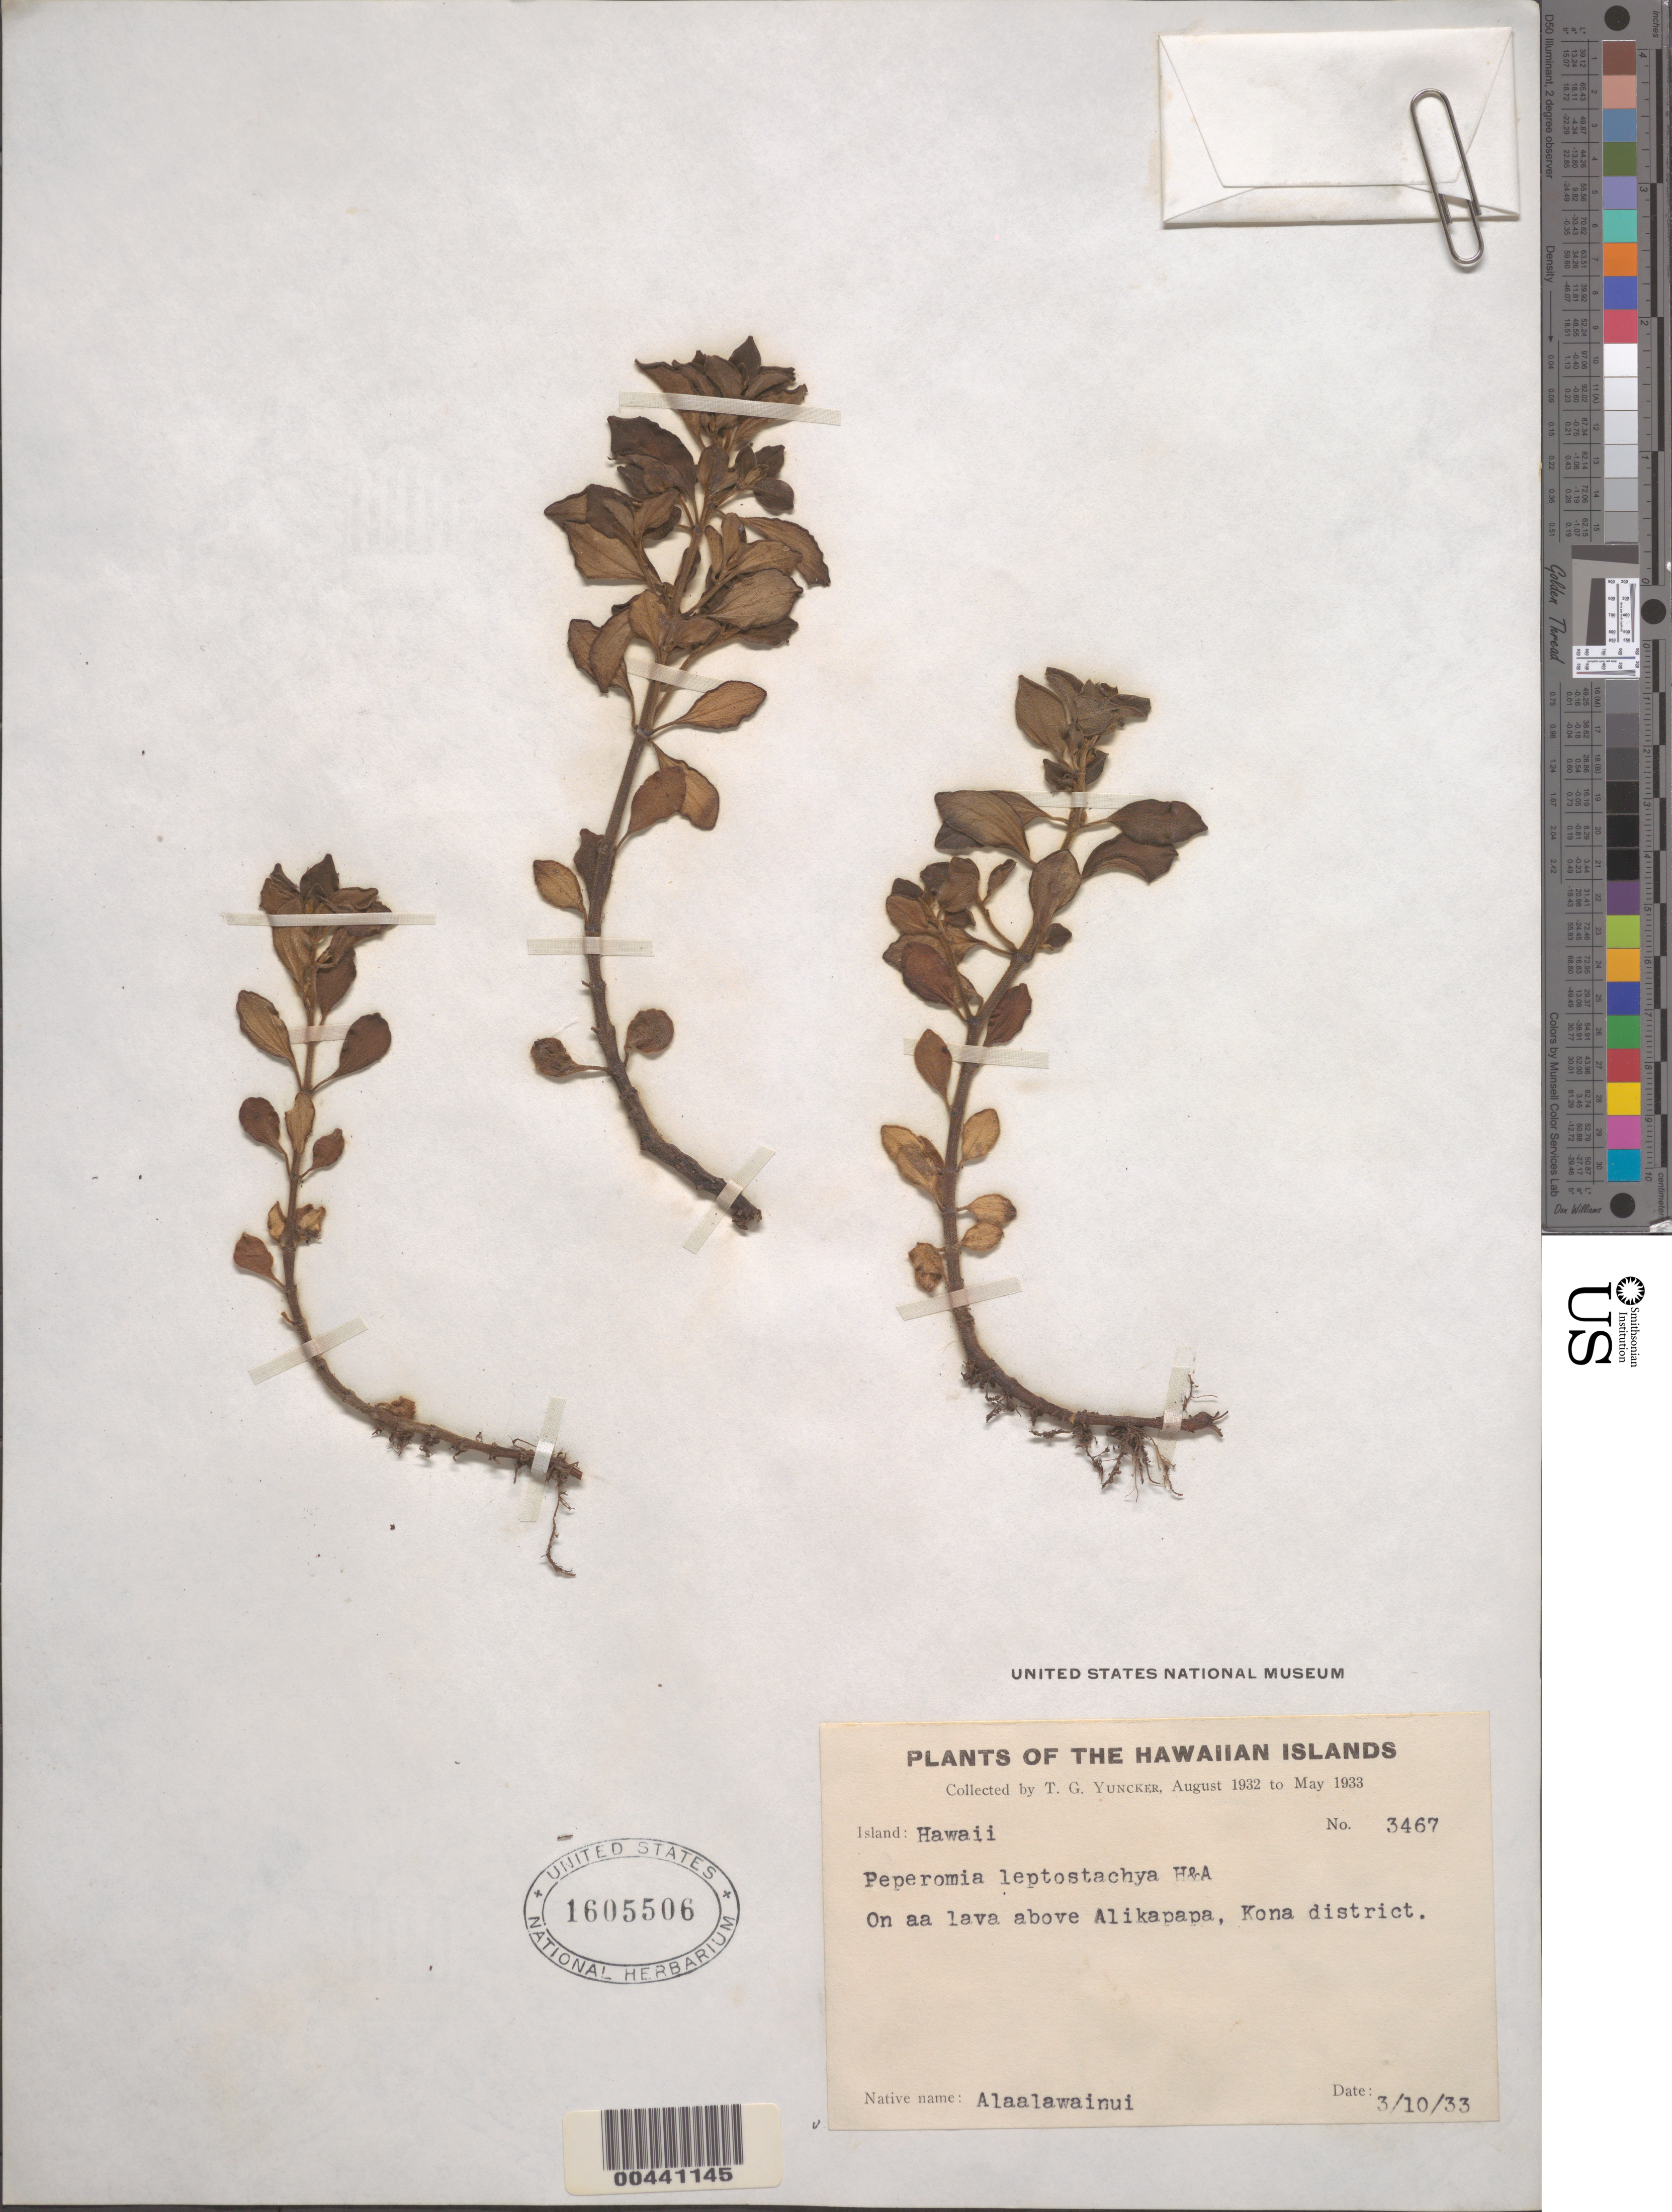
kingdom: Plantae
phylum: Tracheophyta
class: Magnoliopsida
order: Piperales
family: Piperaceae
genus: Peperomia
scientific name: Peperomia leptostachya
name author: Hook. & Arn.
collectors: T. G. Yuncker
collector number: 3467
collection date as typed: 10 Mar 1933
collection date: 1933-03-10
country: United States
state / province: Hawaii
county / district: Hawaii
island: Hawaii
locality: above Alikapapa, Kona District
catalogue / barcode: US 1605506